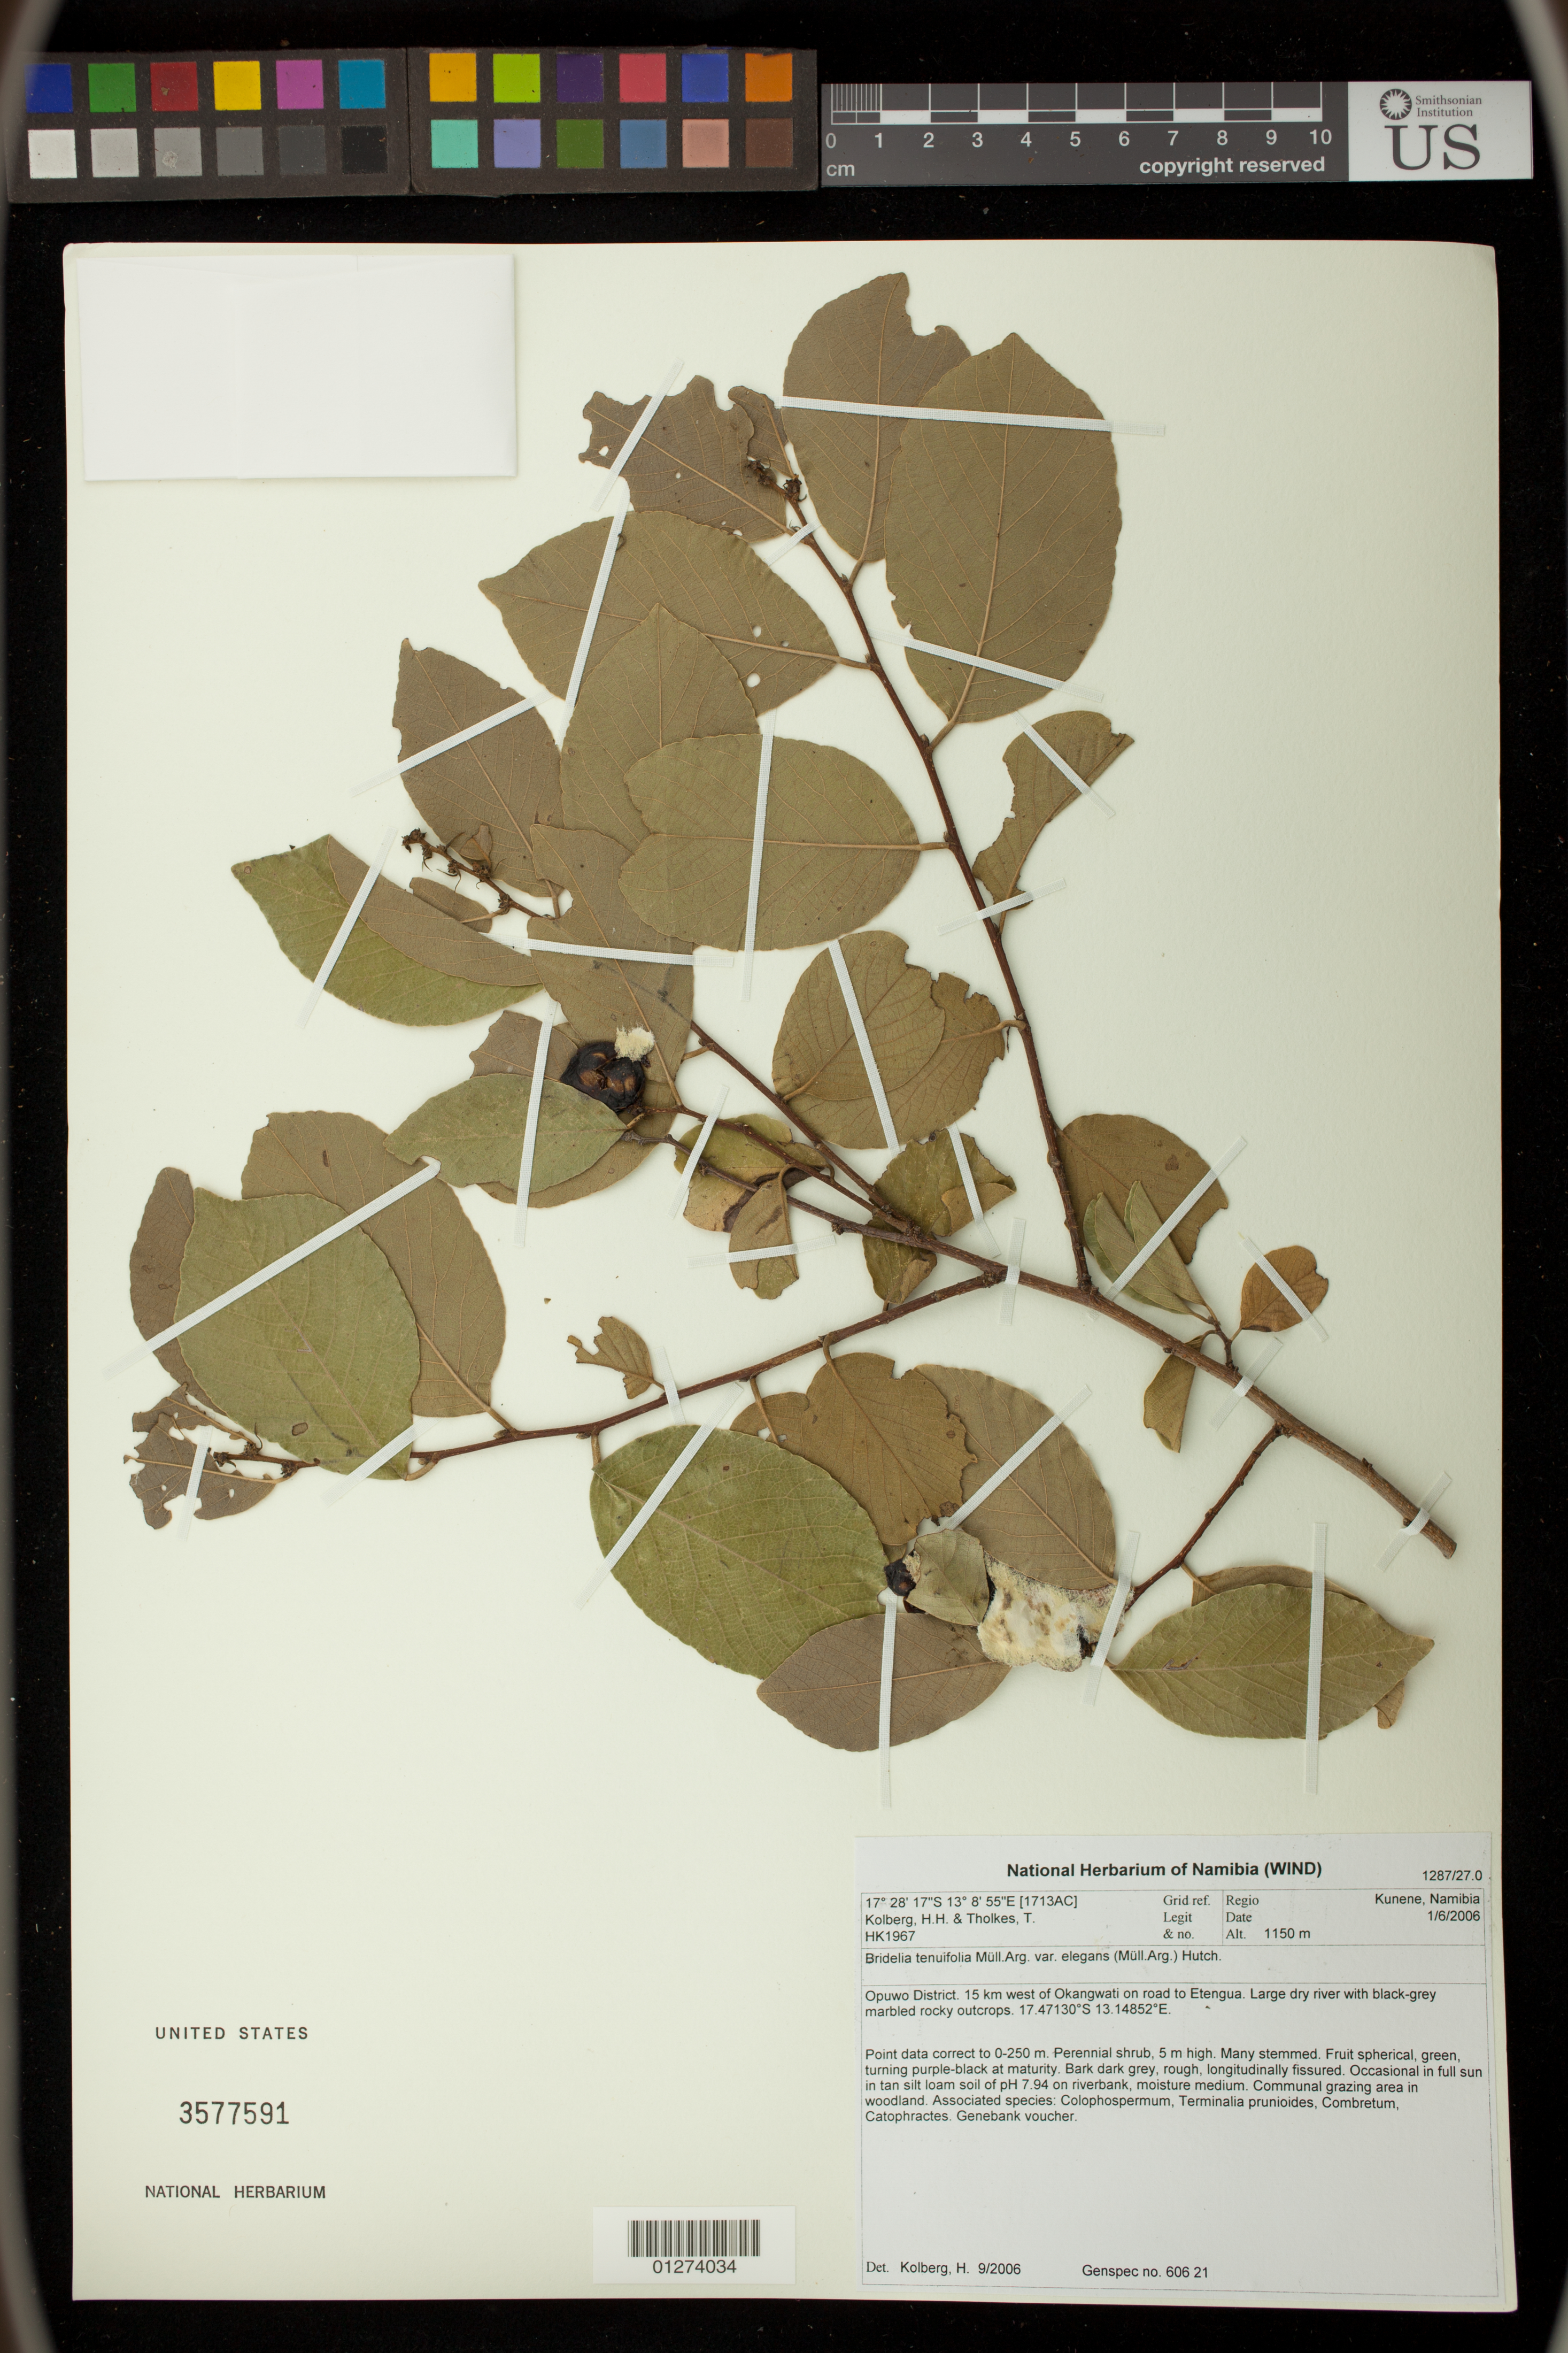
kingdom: Plantae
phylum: Tracheophyta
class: Magnoliopsida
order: Malpighiales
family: Phyllanthaceae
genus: Bridelia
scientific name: Bridelia tenuifolia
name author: Müll. Arg.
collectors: H. H. Kolberg & T. Tholkes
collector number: HK1967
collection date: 2006-01-06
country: Namibia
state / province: Kunene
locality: Opuwo District, 15 km west of Okangwati, on road to Etengua.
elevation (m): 1150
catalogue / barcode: US 3577591